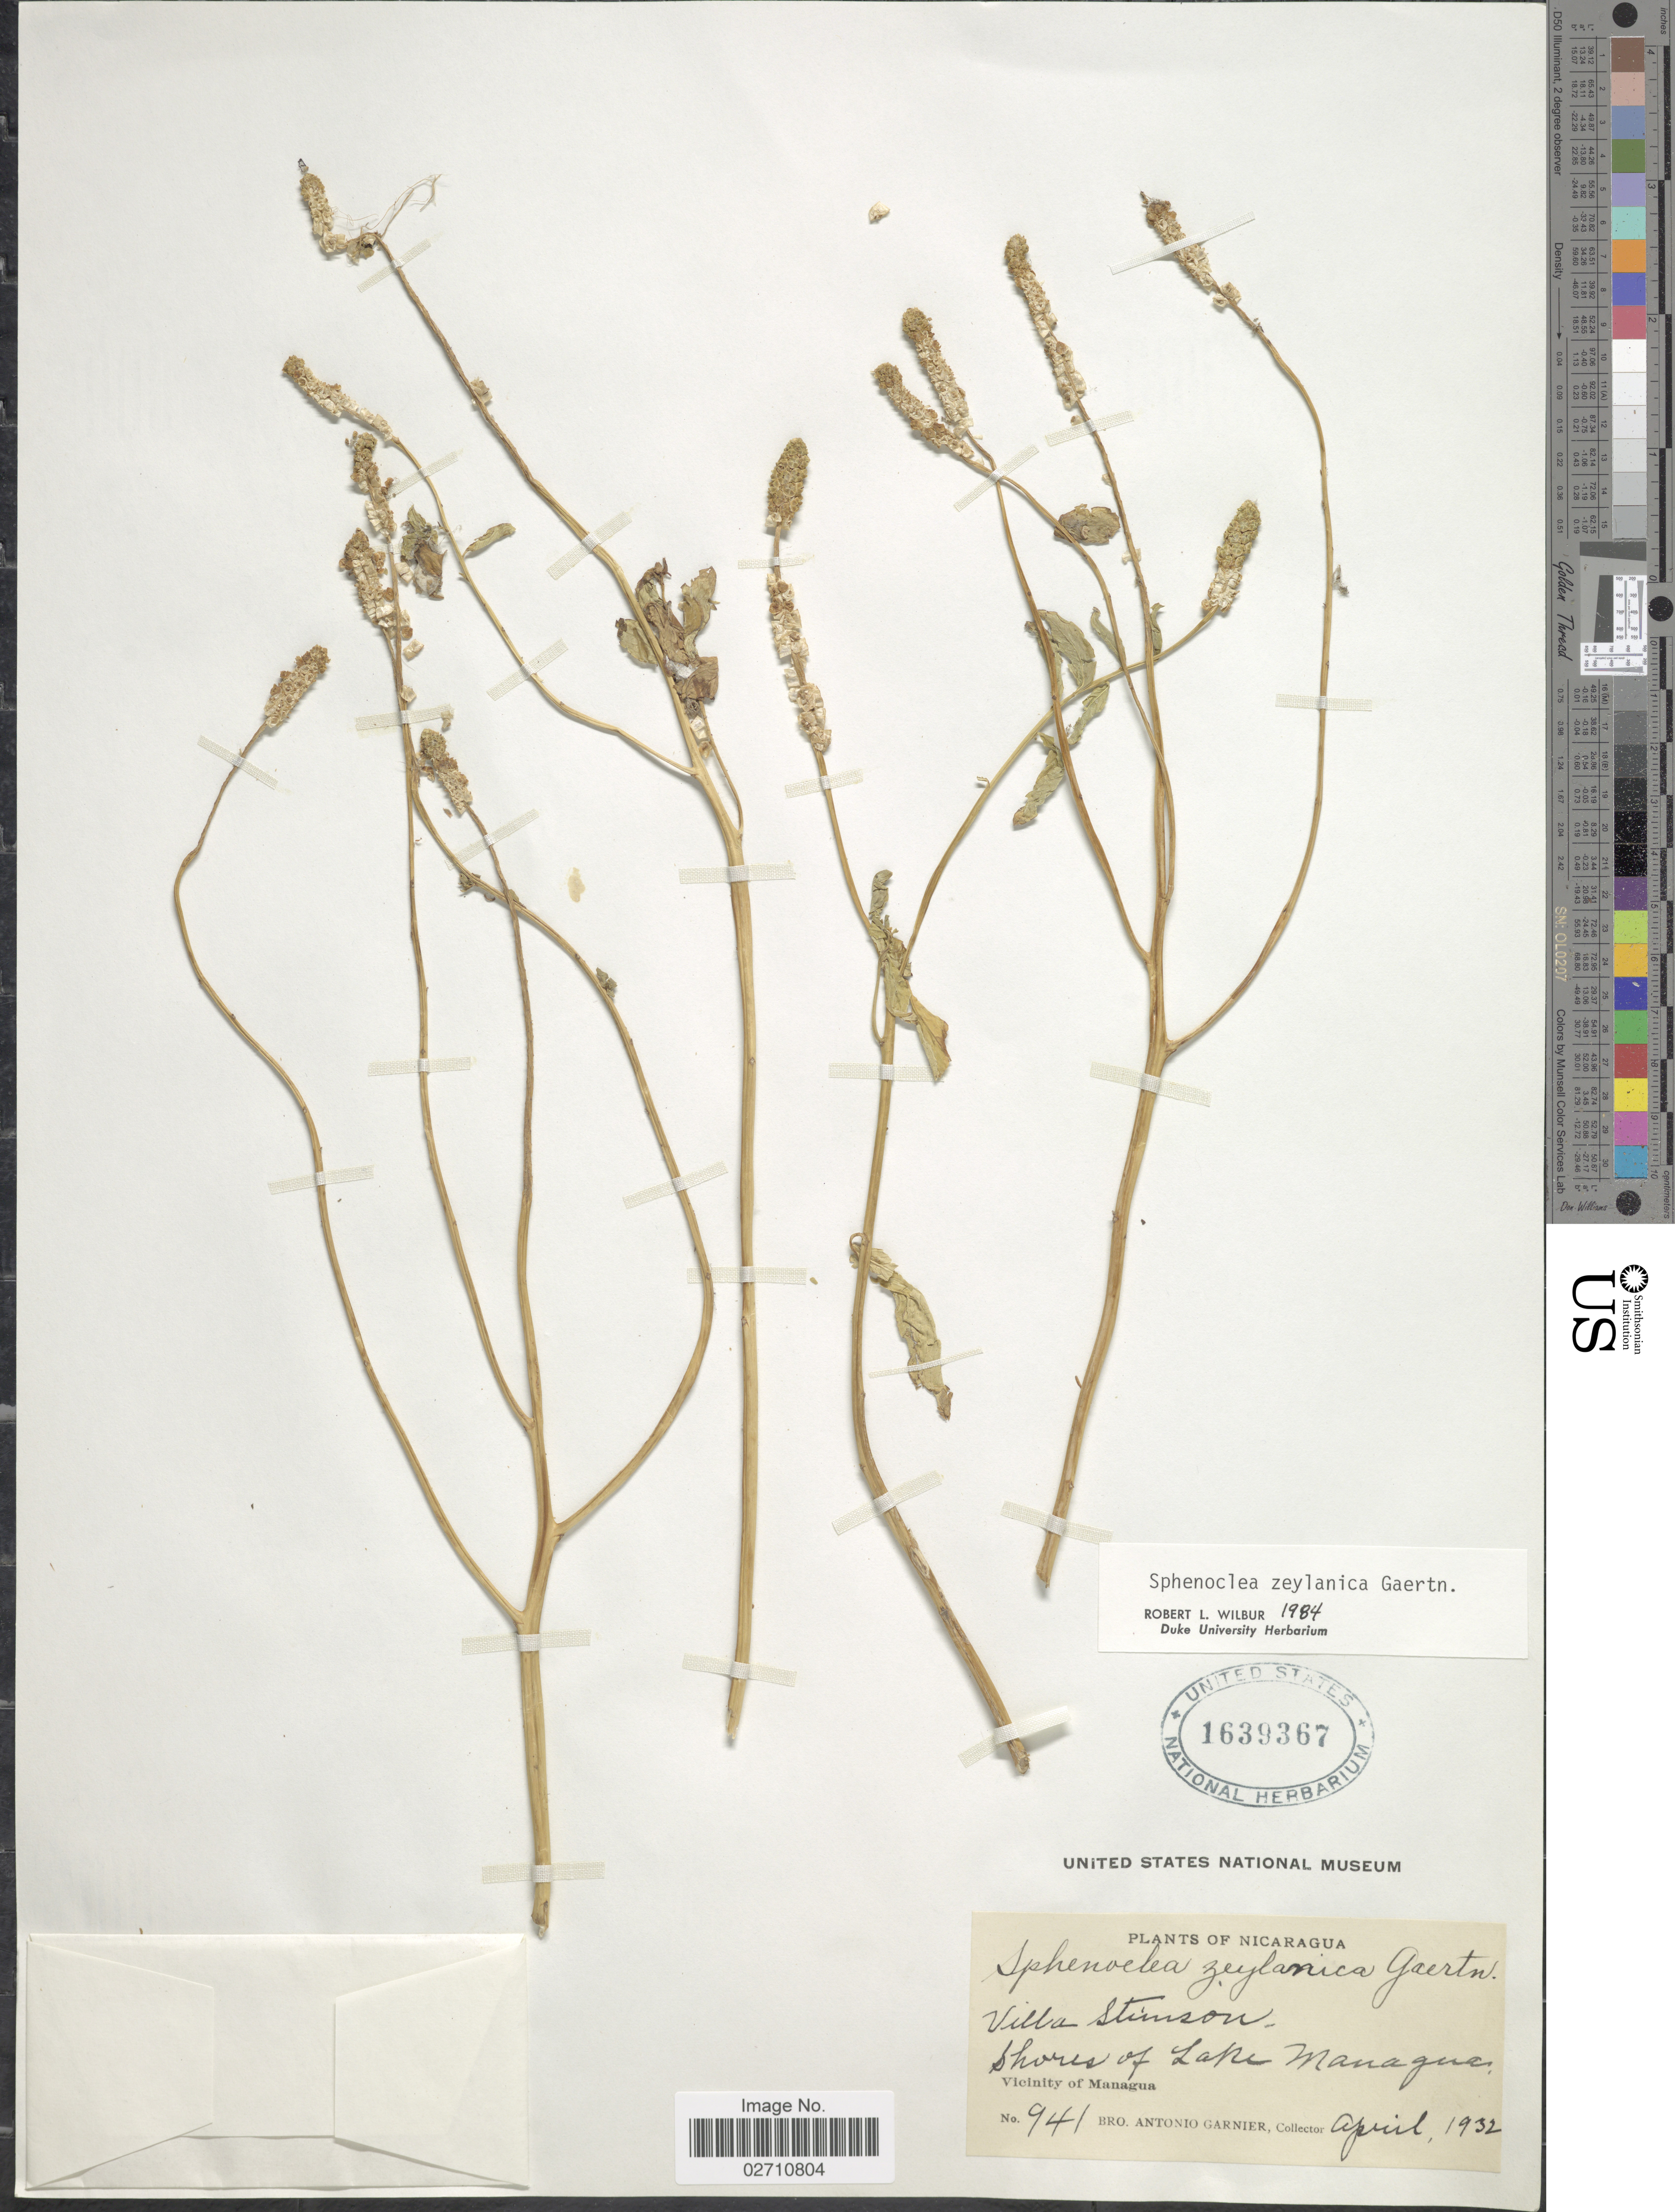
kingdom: Plantae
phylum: Tracheophyta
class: Magnoliopsida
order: Solanales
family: Sphenocleaceae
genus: Sphenoclea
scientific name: Sphenoclea zeylanica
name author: Gaertn.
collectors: Bro. A. Garnier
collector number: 941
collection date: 1932-04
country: Nicaragua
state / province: Managua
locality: Villa Stinson Shores of Lake Managua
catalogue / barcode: US 1639367